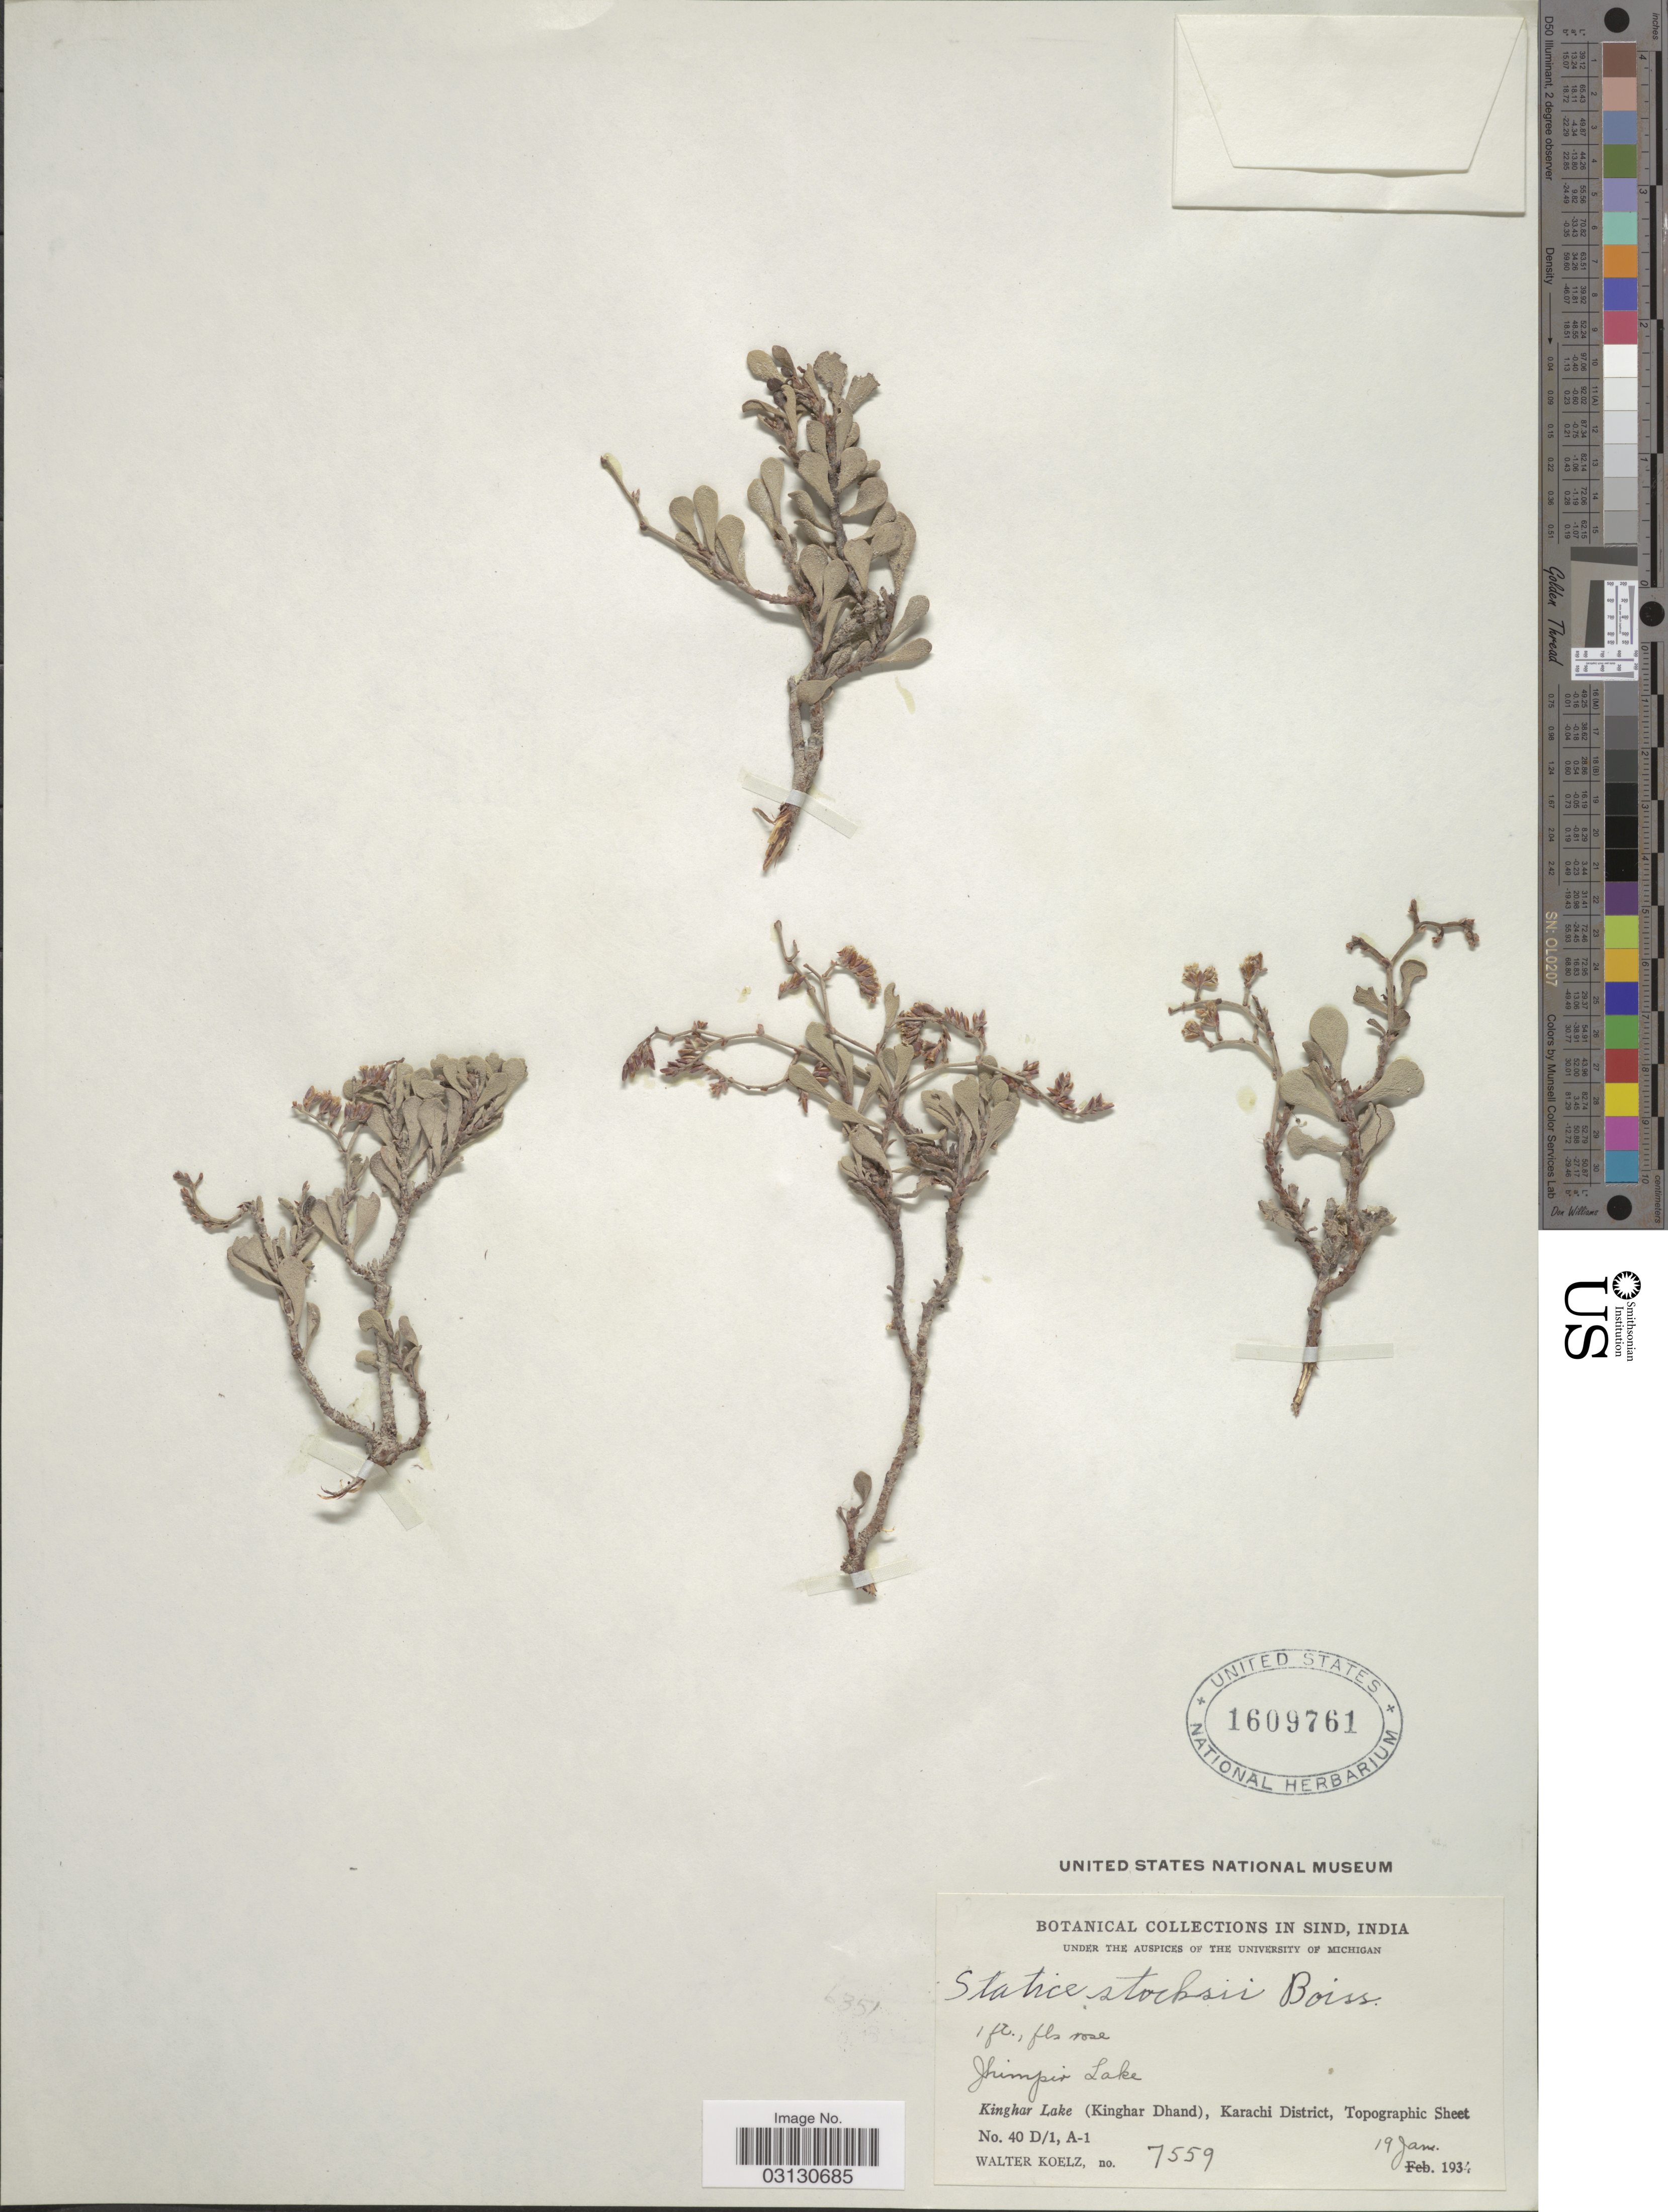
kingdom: Plantae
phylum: Tracheophyta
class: Magnoliopsida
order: Caryophyllales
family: Plumbaginaceae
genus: Limonium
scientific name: Limonium stocksii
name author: Kuntze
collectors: W. N. Koelz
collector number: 7559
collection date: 1934-01-19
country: Pakistan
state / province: Sindh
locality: Kinghar Lake (Kinghar Dhand), Karachi District, Topographic Sheet No. 40 D/1, A-1, Jhimpir Lake.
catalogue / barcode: US 1609761